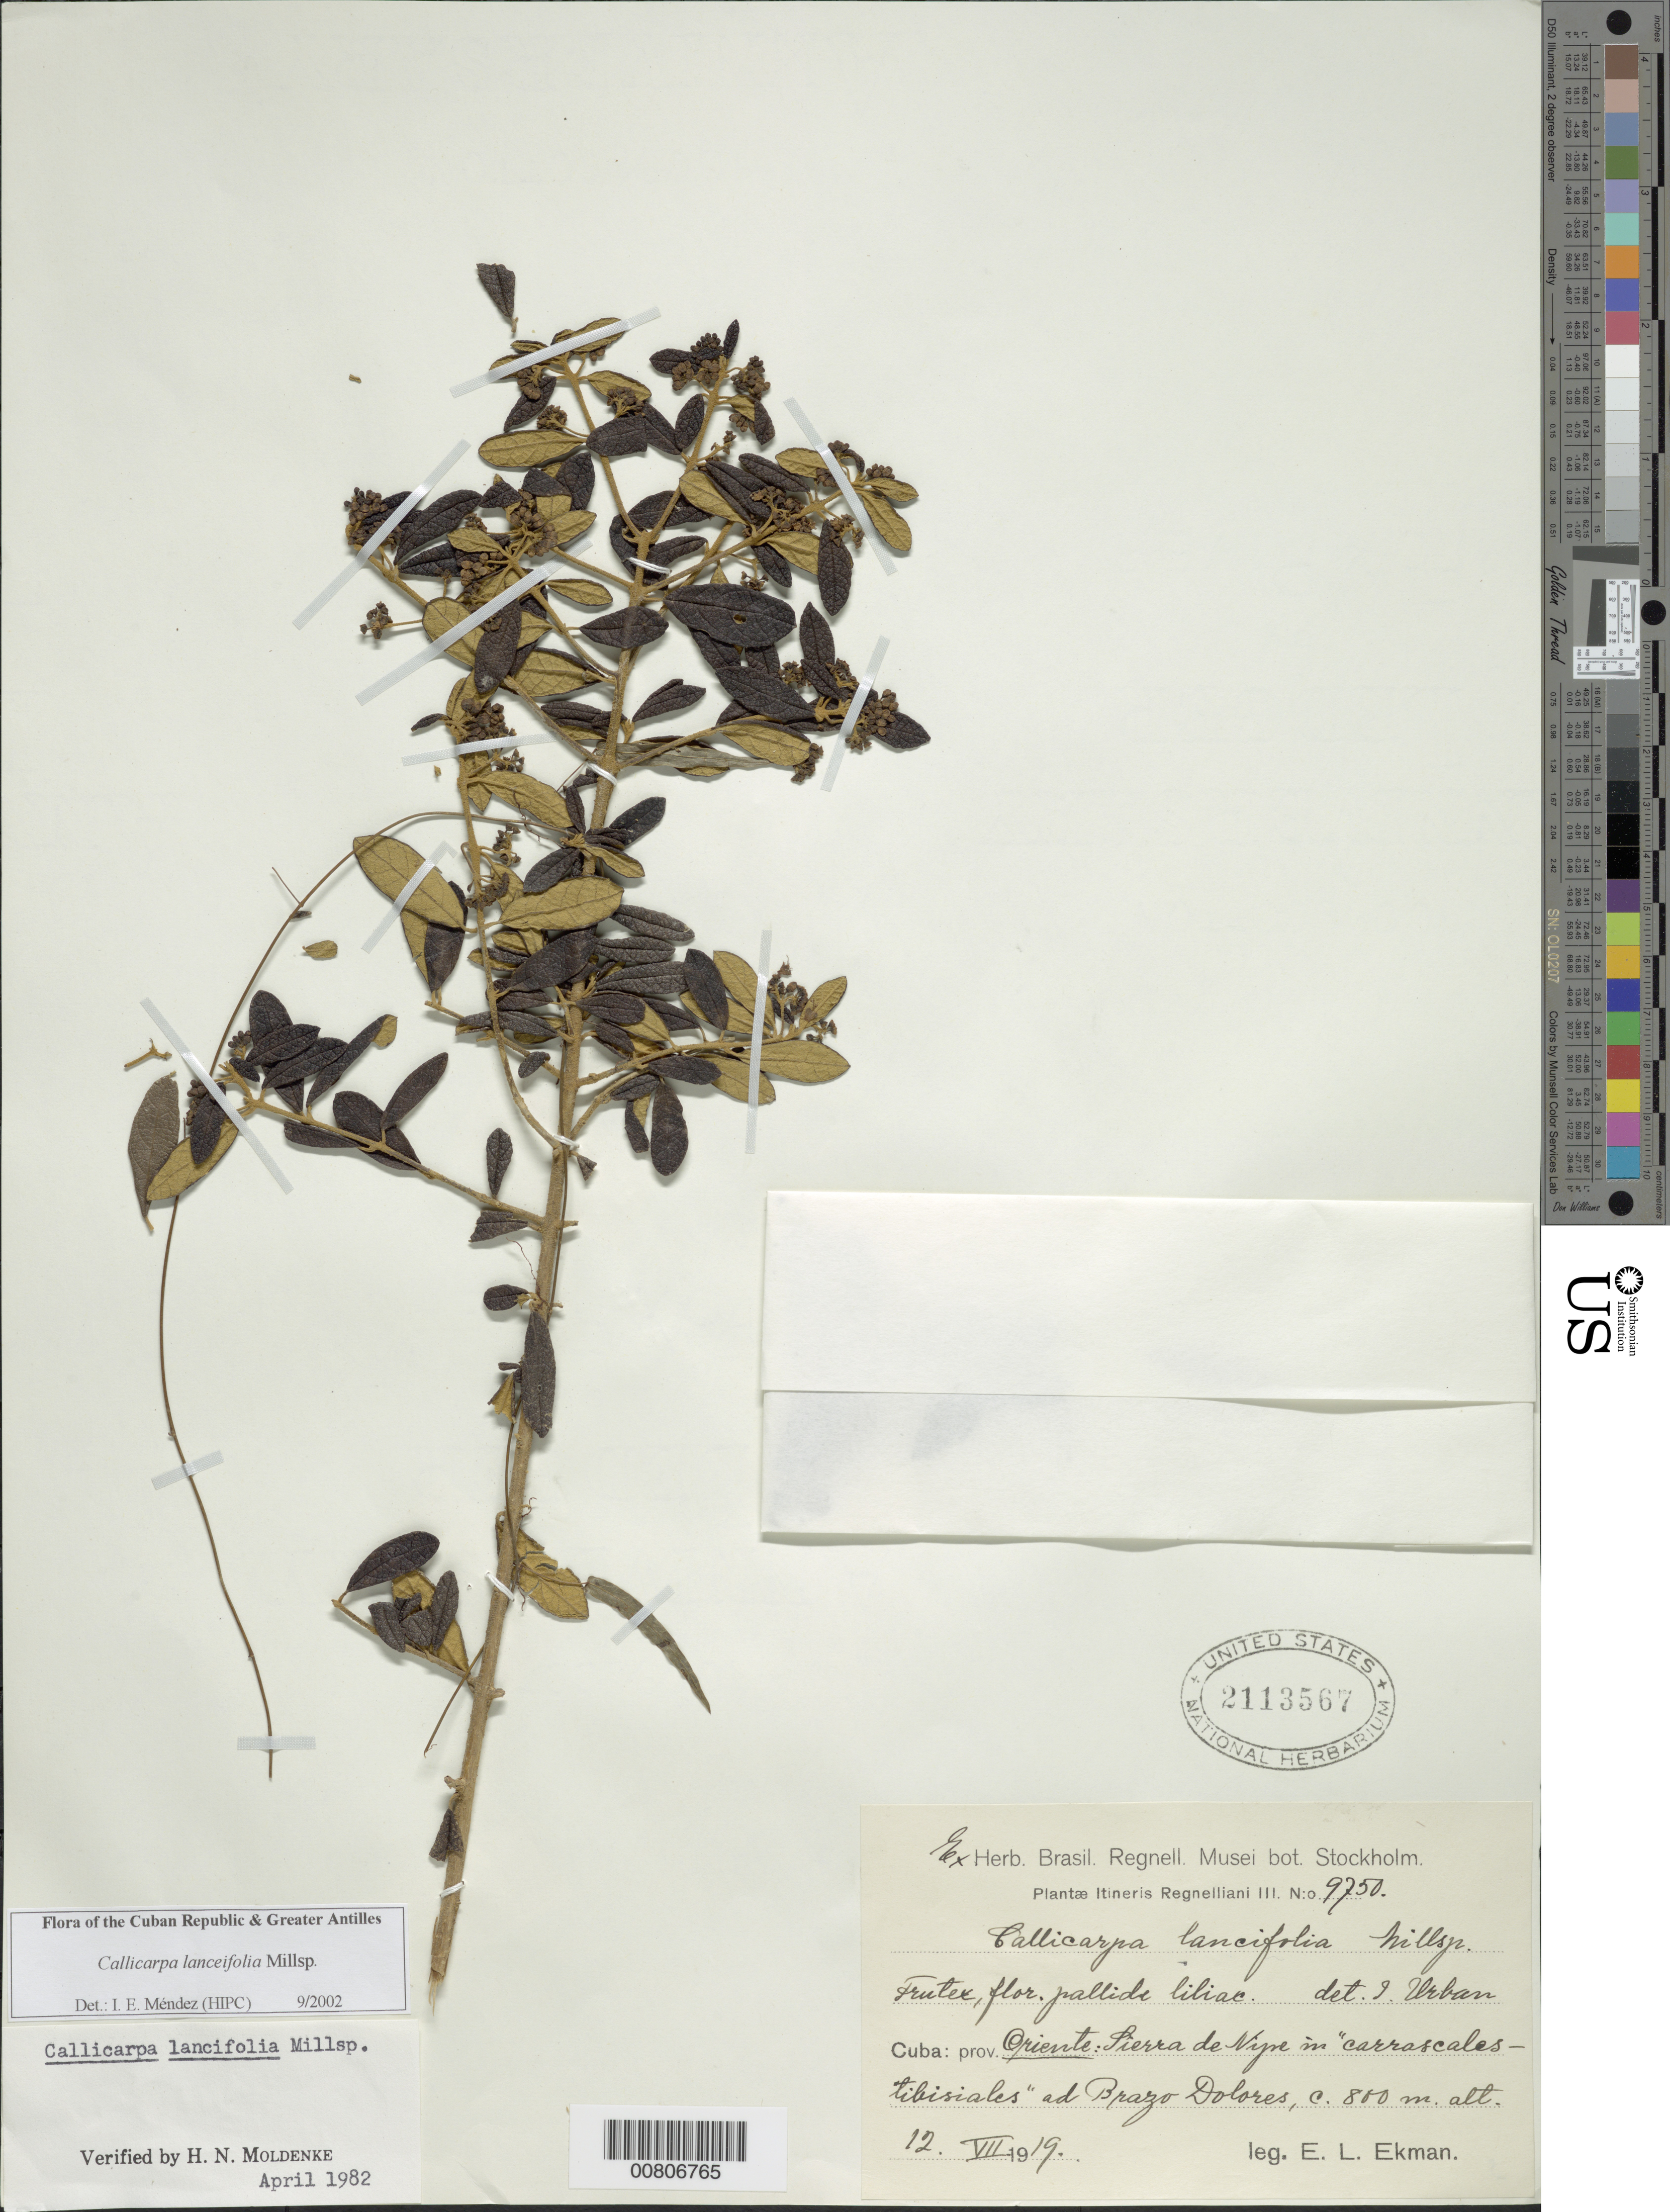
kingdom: Plantae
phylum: Tracheophyta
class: Magnoliopsida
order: Lamiales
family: Lamiaceae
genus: Callicarpa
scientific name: Callicarpa lancifolia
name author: Millsp.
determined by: Méndez, Isidro E., (HIPC)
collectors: E. L. Ekman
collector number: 9750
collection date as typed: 12 Jul 1919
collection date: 1919-07-12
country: Cuba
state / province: Oriente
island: Cuba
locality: Sierra de Nijne, Brazo Dolores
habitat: In "carrascales-tibisiales"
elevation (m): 800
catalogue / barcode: US 2113567